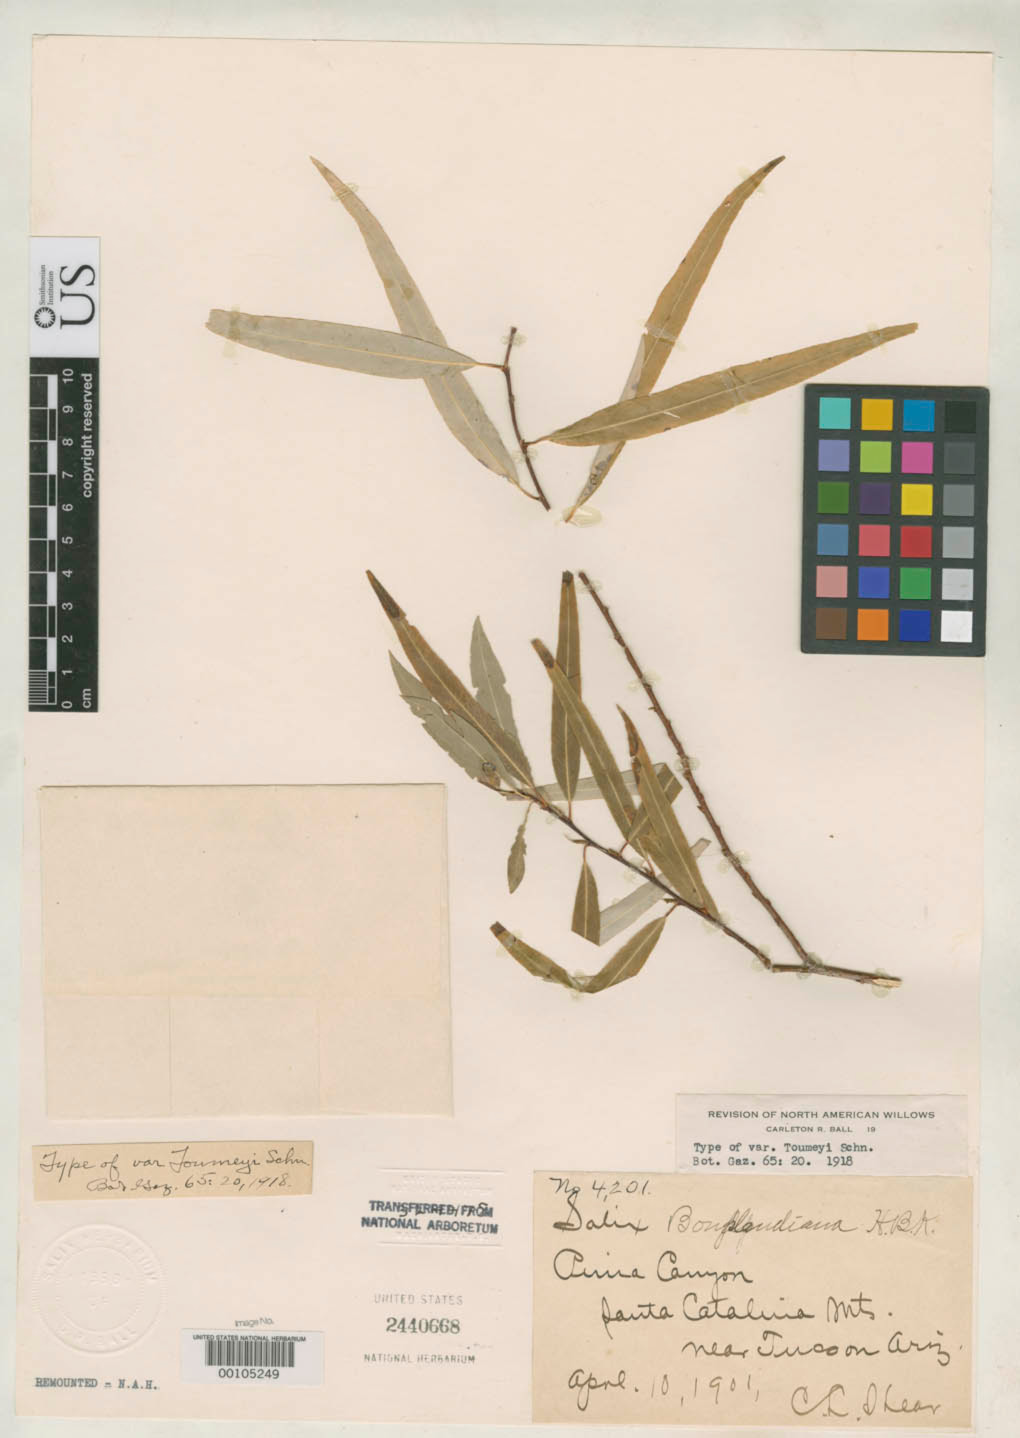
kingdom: Plantae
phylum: Tracheophyta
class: Magnoliopsida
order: Malpighiales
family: Salicaceae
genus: Salix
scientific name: Salix toumeyi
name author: Britton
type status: Type Collection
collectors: C. L. Shear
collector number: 4201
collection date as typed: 10 Apr 1901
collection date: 1901-04-10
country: United States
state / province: Arizona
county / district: Pima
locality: Santa Catalina Mts., Sabino Canyon.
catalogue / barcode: US 2440668